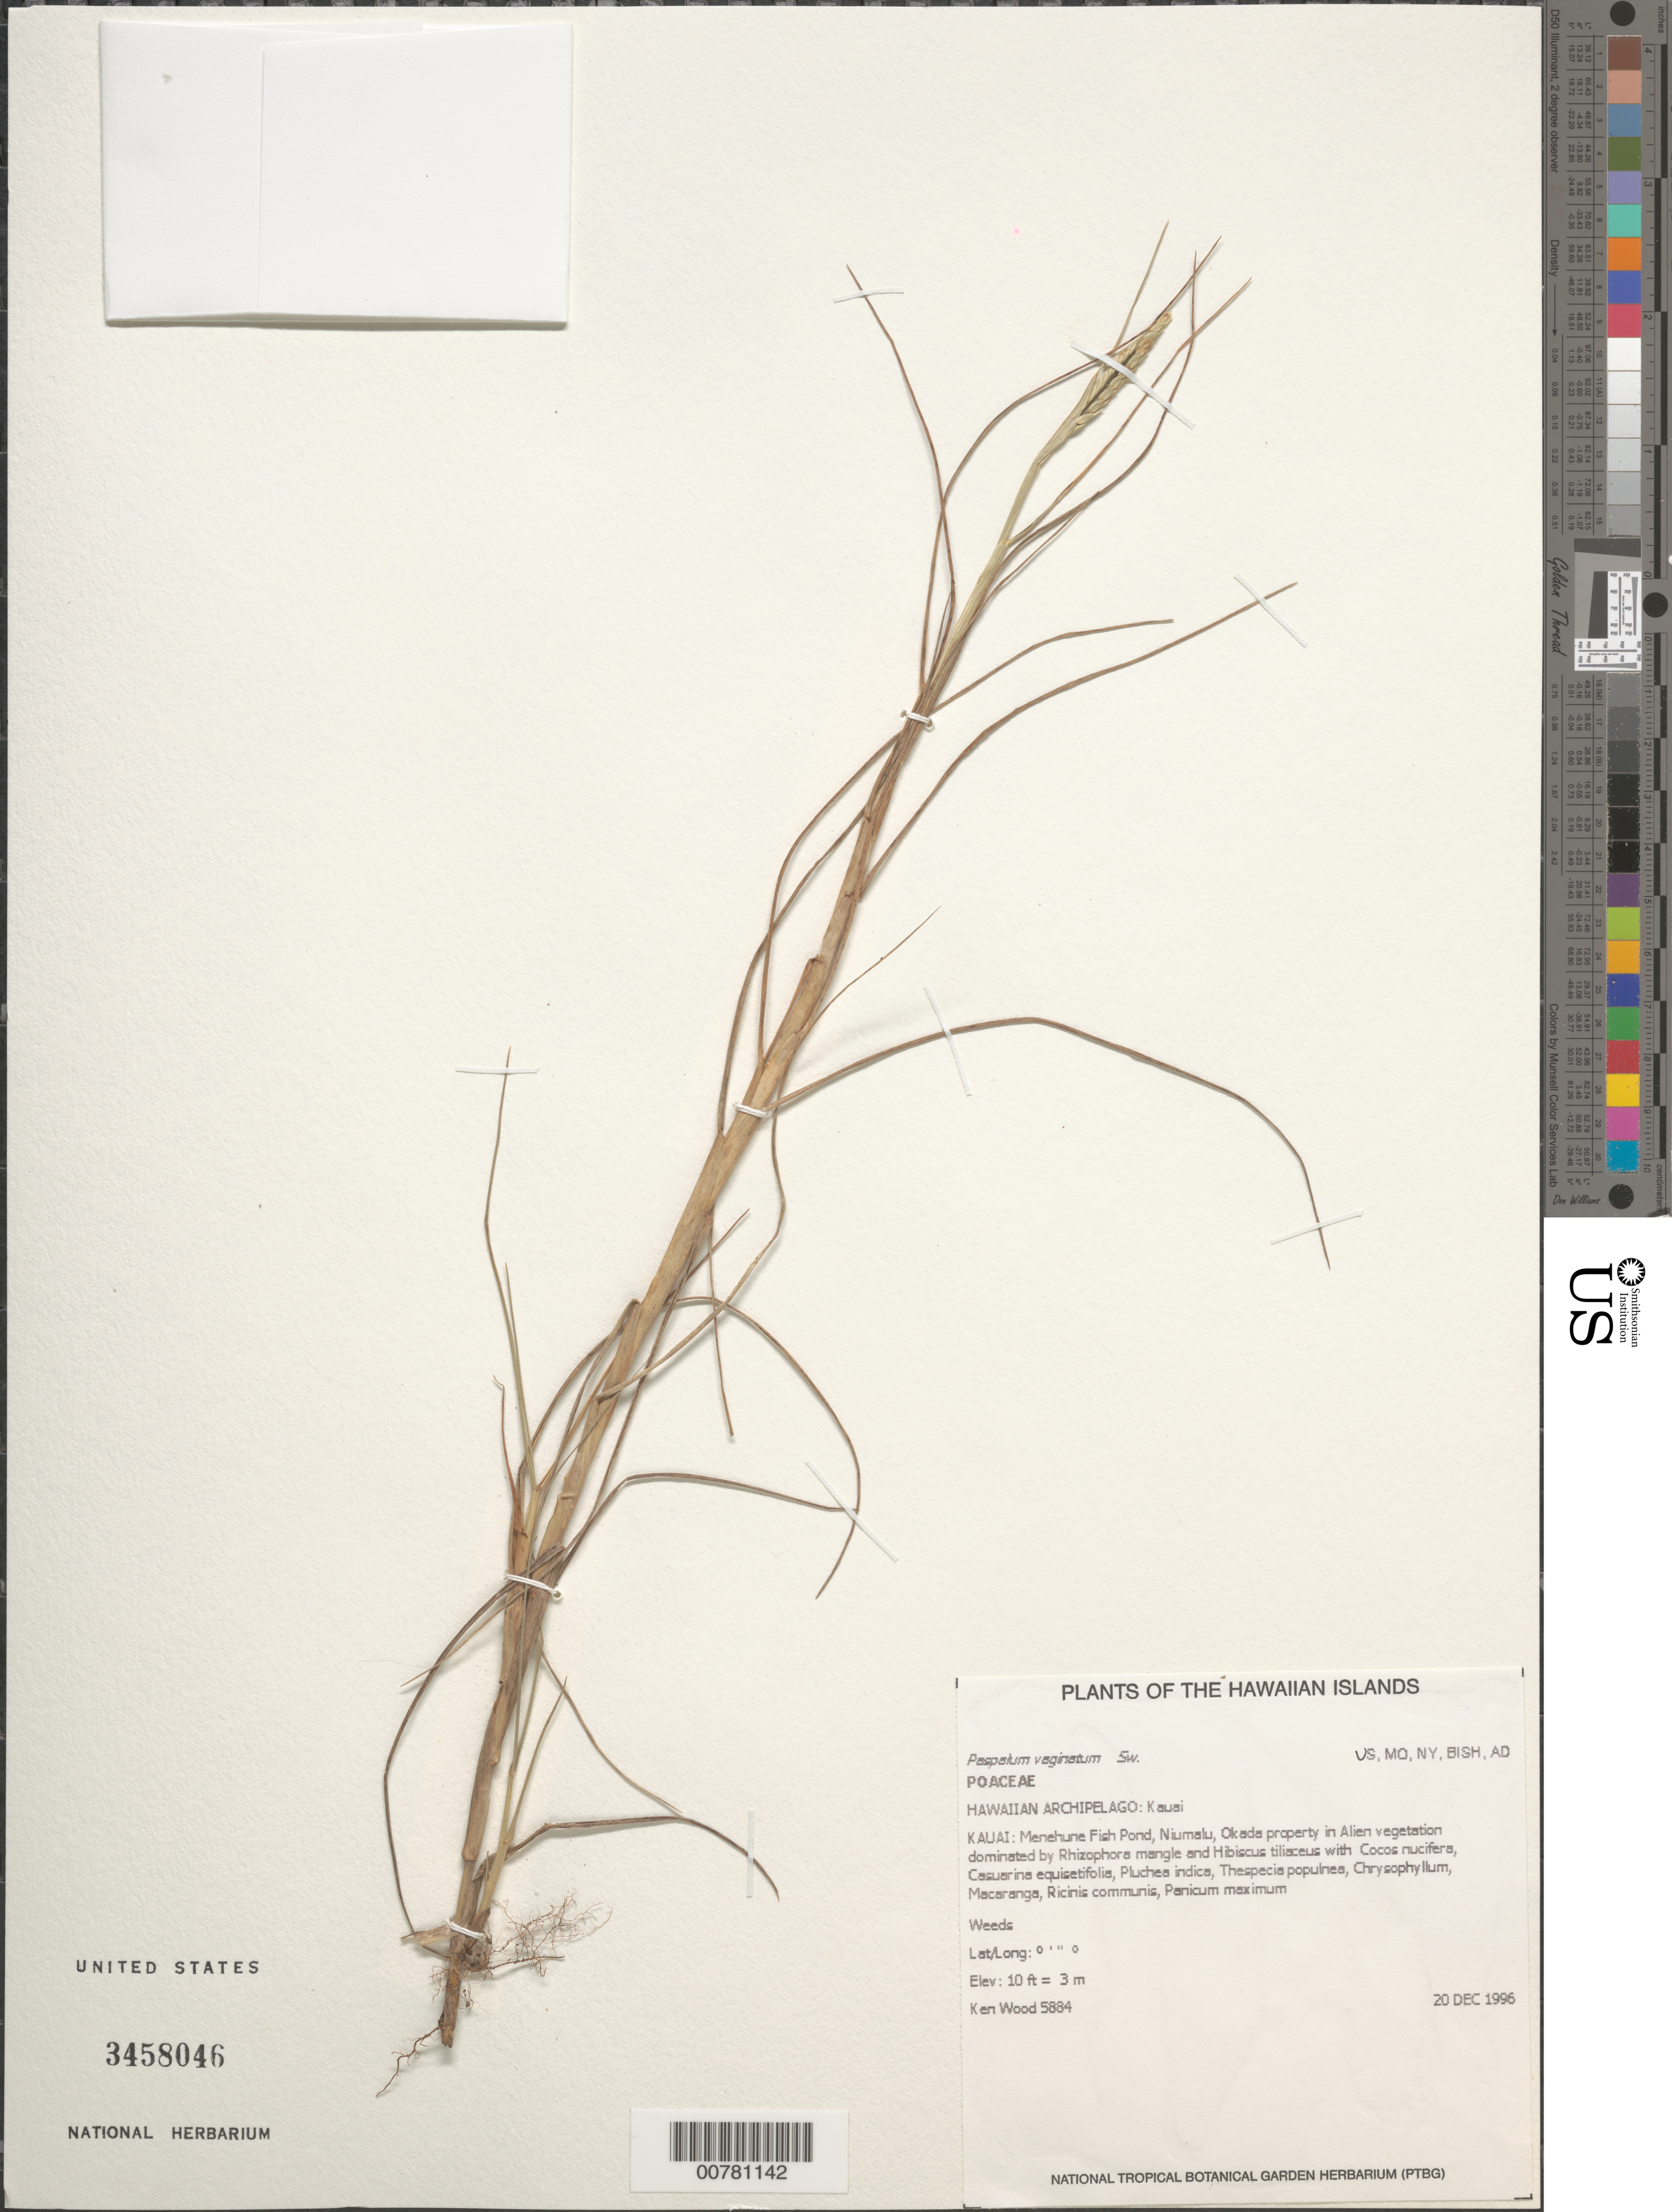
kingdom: Plantae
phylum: Tracheophyta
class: Liliopsida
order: Poales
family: Poaceae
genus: Paspalum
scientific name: Paspalum vaginatum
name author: Sw.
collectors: K. R. Wood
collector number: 5884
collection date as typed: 20 Dec 1996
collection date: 1996-12-20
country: United States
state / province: Hawaii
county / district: Kaui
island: Kaua'i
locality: Menehune Fish Pond, Niumalu, Okada property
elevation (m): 3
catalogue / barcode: US 3458046